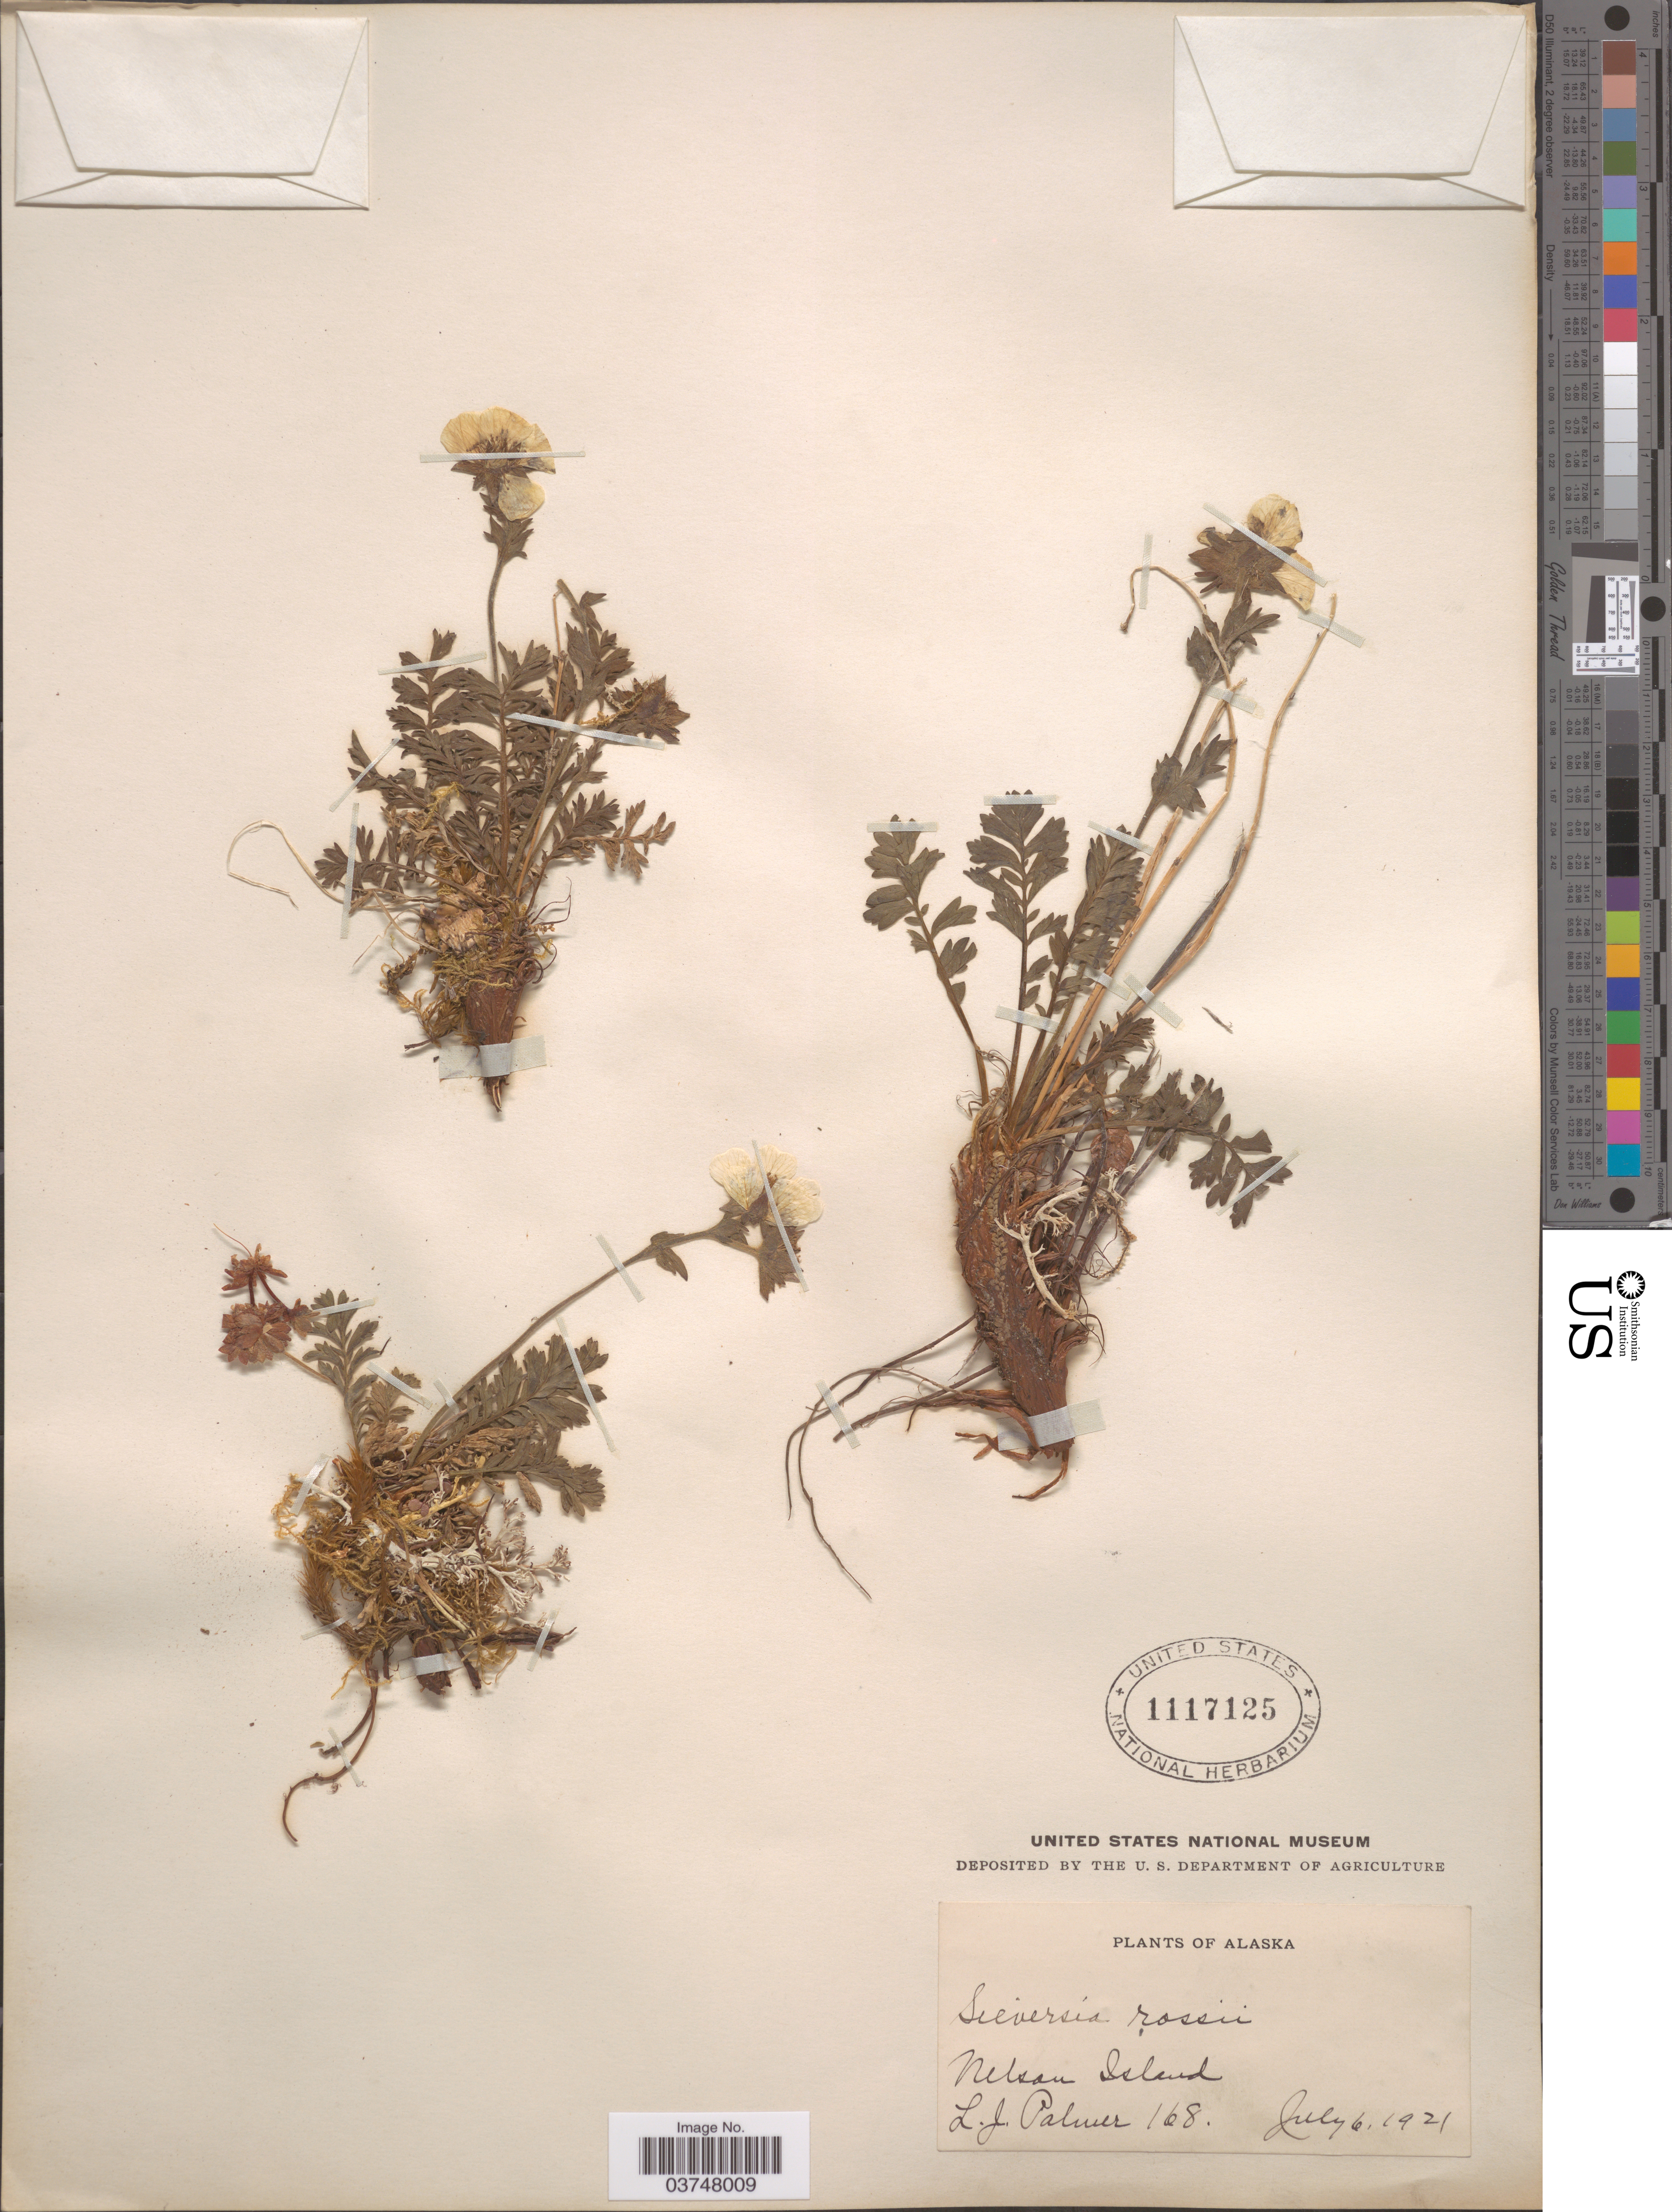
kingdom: Plantae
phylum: Tracheophyta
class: Magnoliopsida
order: Rosales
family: Rosaceae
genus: Geum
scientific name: Geum rossii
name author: (R. Br.) Ser.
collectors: L. J. Palmer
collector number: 168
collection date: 1921-07-06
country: United States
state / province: Alaska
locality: Nelson Island.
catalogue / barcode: US 1117125